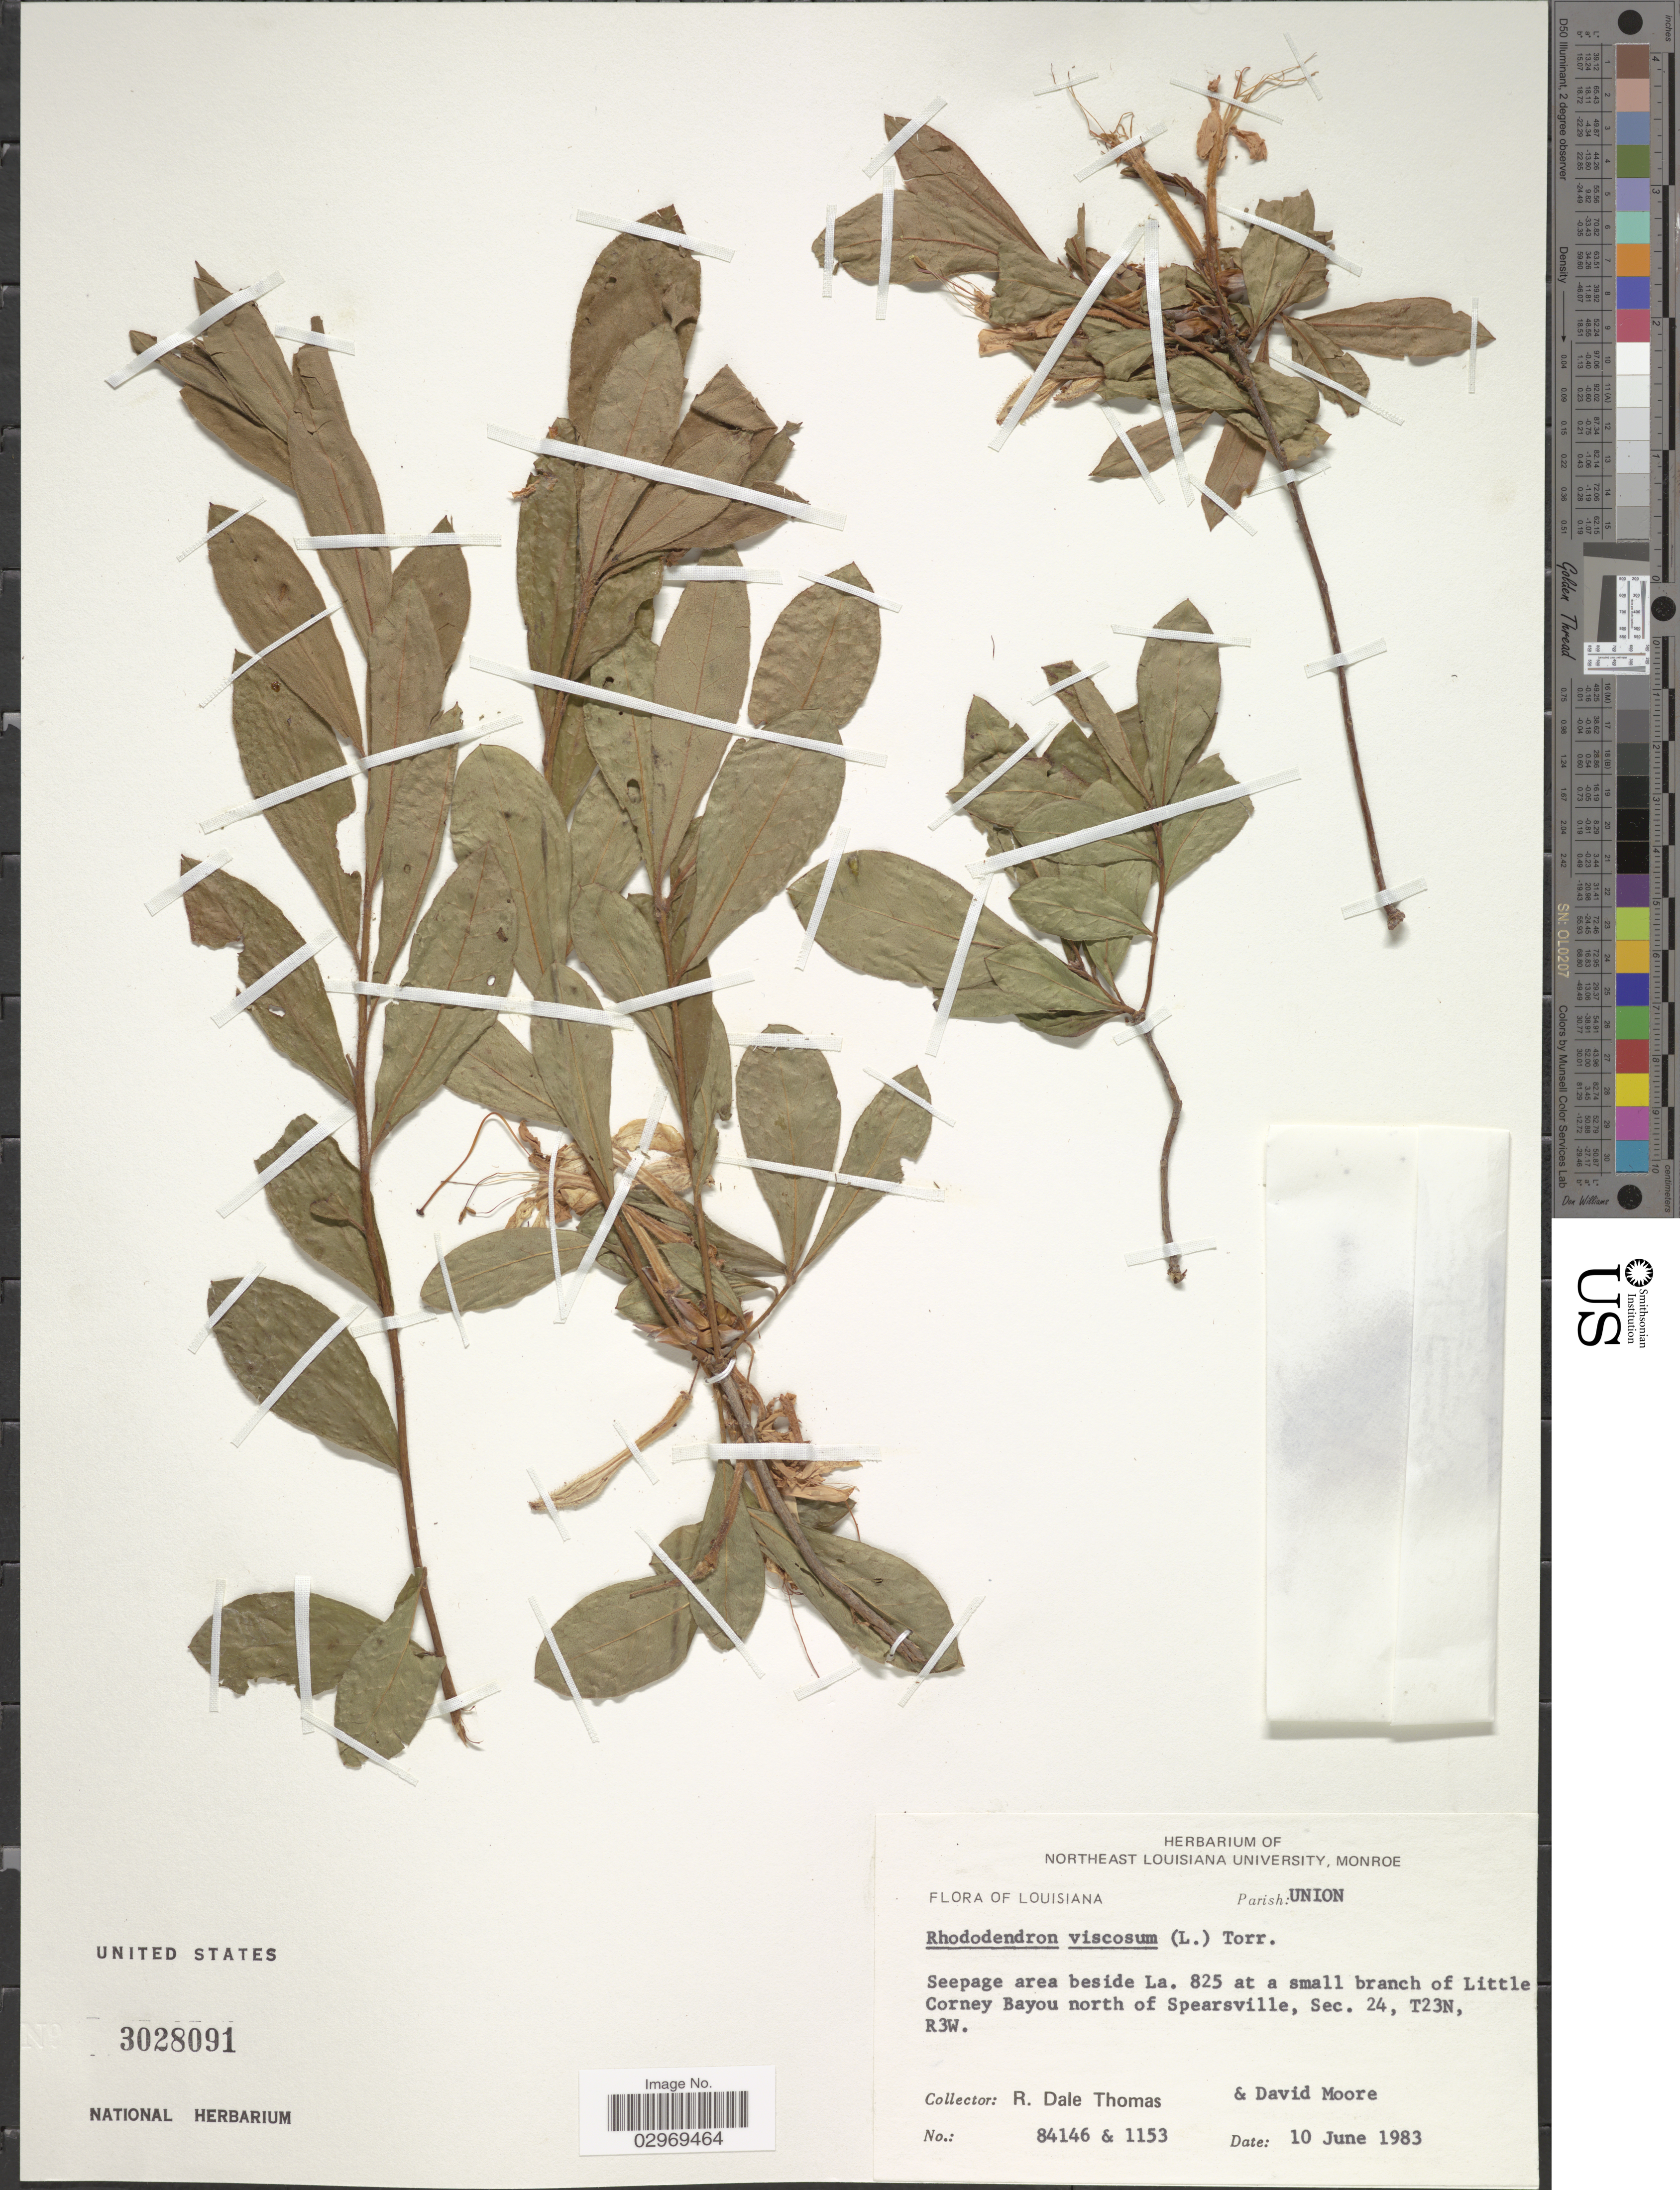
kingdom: Plantae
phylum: Tracheophyta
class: Magnoliopsida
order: Ericales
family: Ericaceae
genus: Rhododendron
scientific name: Rhododendron viscosum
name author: (L.) Torr.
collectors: R. Thomas & D. Moore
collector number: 84146/1153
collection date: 1983-06-10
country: United States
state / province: Louisiana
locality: Parish: Union, Seepage area beside La. 825 at a small branch of Little Corney Bayou north of Spearsville, Sec. 24, T23N, R3W.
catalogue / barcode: US 3028091